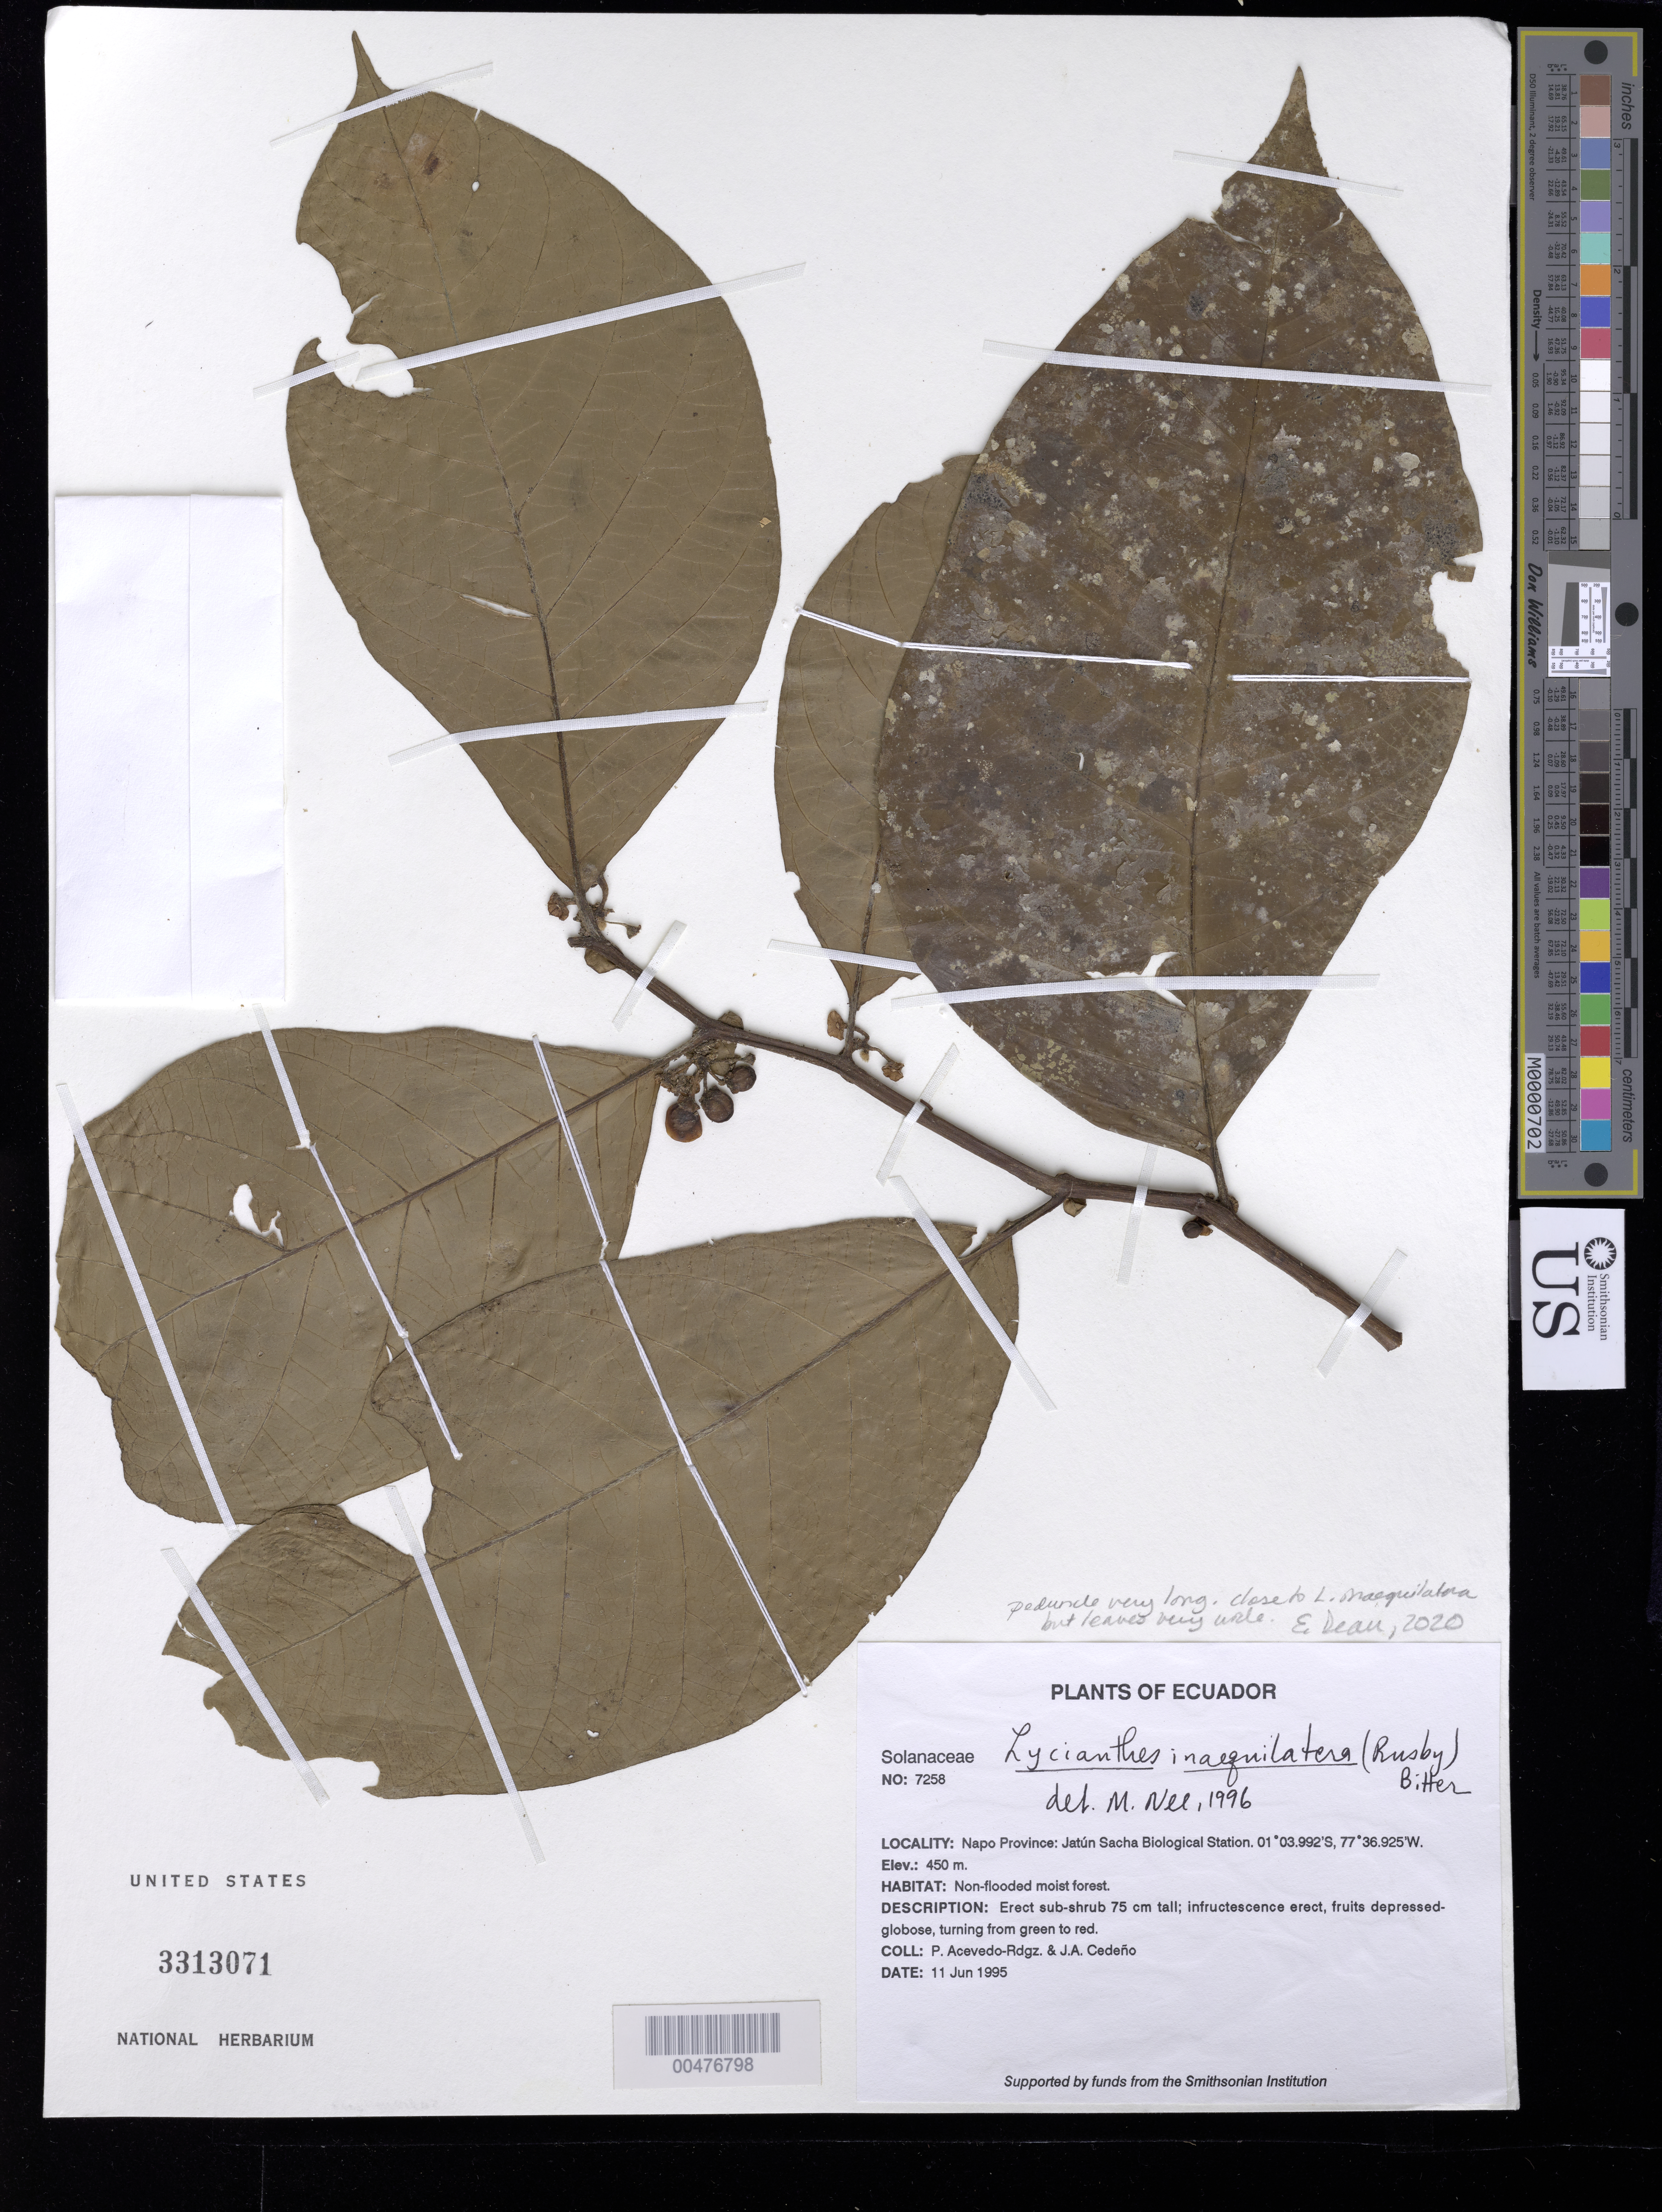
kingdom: Plantae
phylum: Tracheophyta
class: Magnoliopsida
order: Solanales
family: Solanaceae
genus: Lycianthes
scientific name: Lycianthes inaequilatera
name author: (Rusby) Bitter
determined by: Nee, Michael H.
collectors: P. Acevedo-Rodr. & J. A. Cedeño M.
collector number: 7258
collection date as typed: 11 Jun 1995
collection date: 1995-06-11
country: Ecuador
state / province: Napo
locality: Napo Province: Jatún Sacha Biological Station.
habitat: Non-flooded moist forest.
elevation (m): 450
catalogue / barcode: US 3313071